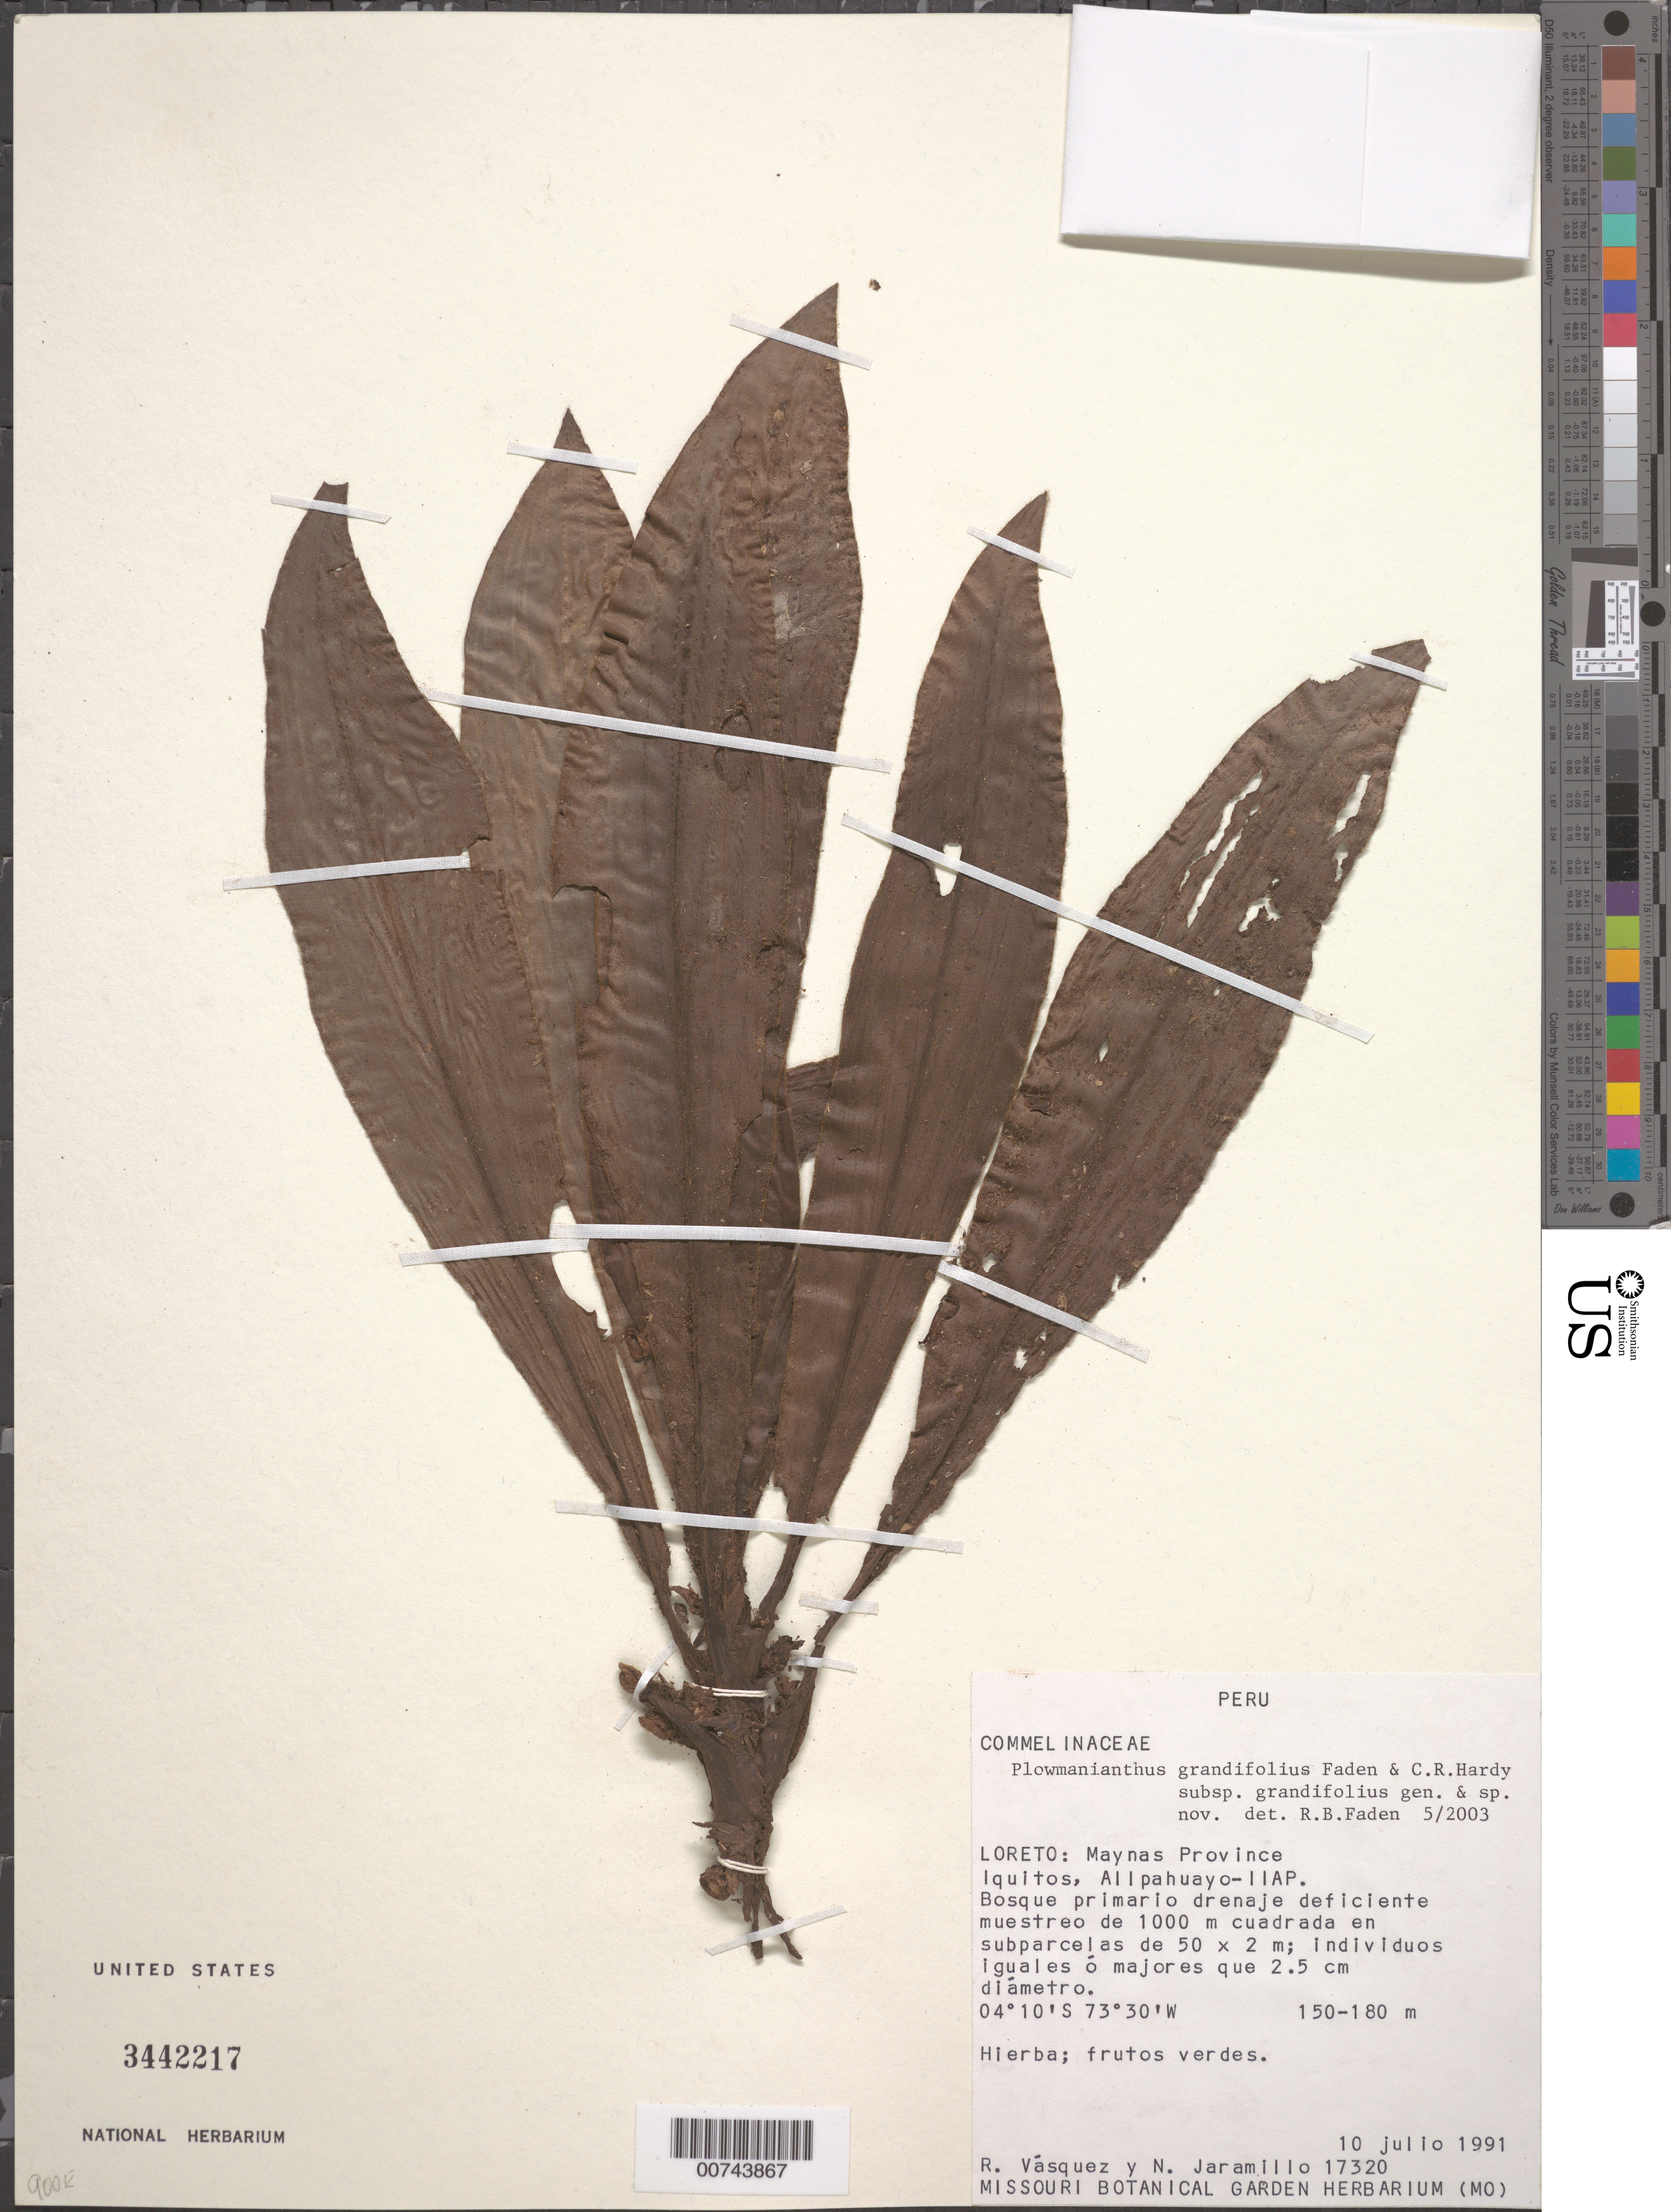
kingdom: Plantae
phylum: Tracheophyta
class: Liliopsida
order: Commelinales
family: Commelinaceae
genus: Plowmanianthus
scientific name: Plowmanianthus grandifolius subsp. grandifolius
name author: Faden & C.R. Hardy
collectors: R. Vásquez & N. Jaramillo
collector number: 17320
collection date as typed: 10 Jul 1991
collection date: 1991-07-10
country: Peru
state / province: Loreto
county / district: Maynas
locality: Iquitos, Allpahuayo-II AP.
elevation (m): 150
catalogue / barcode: US 3442217